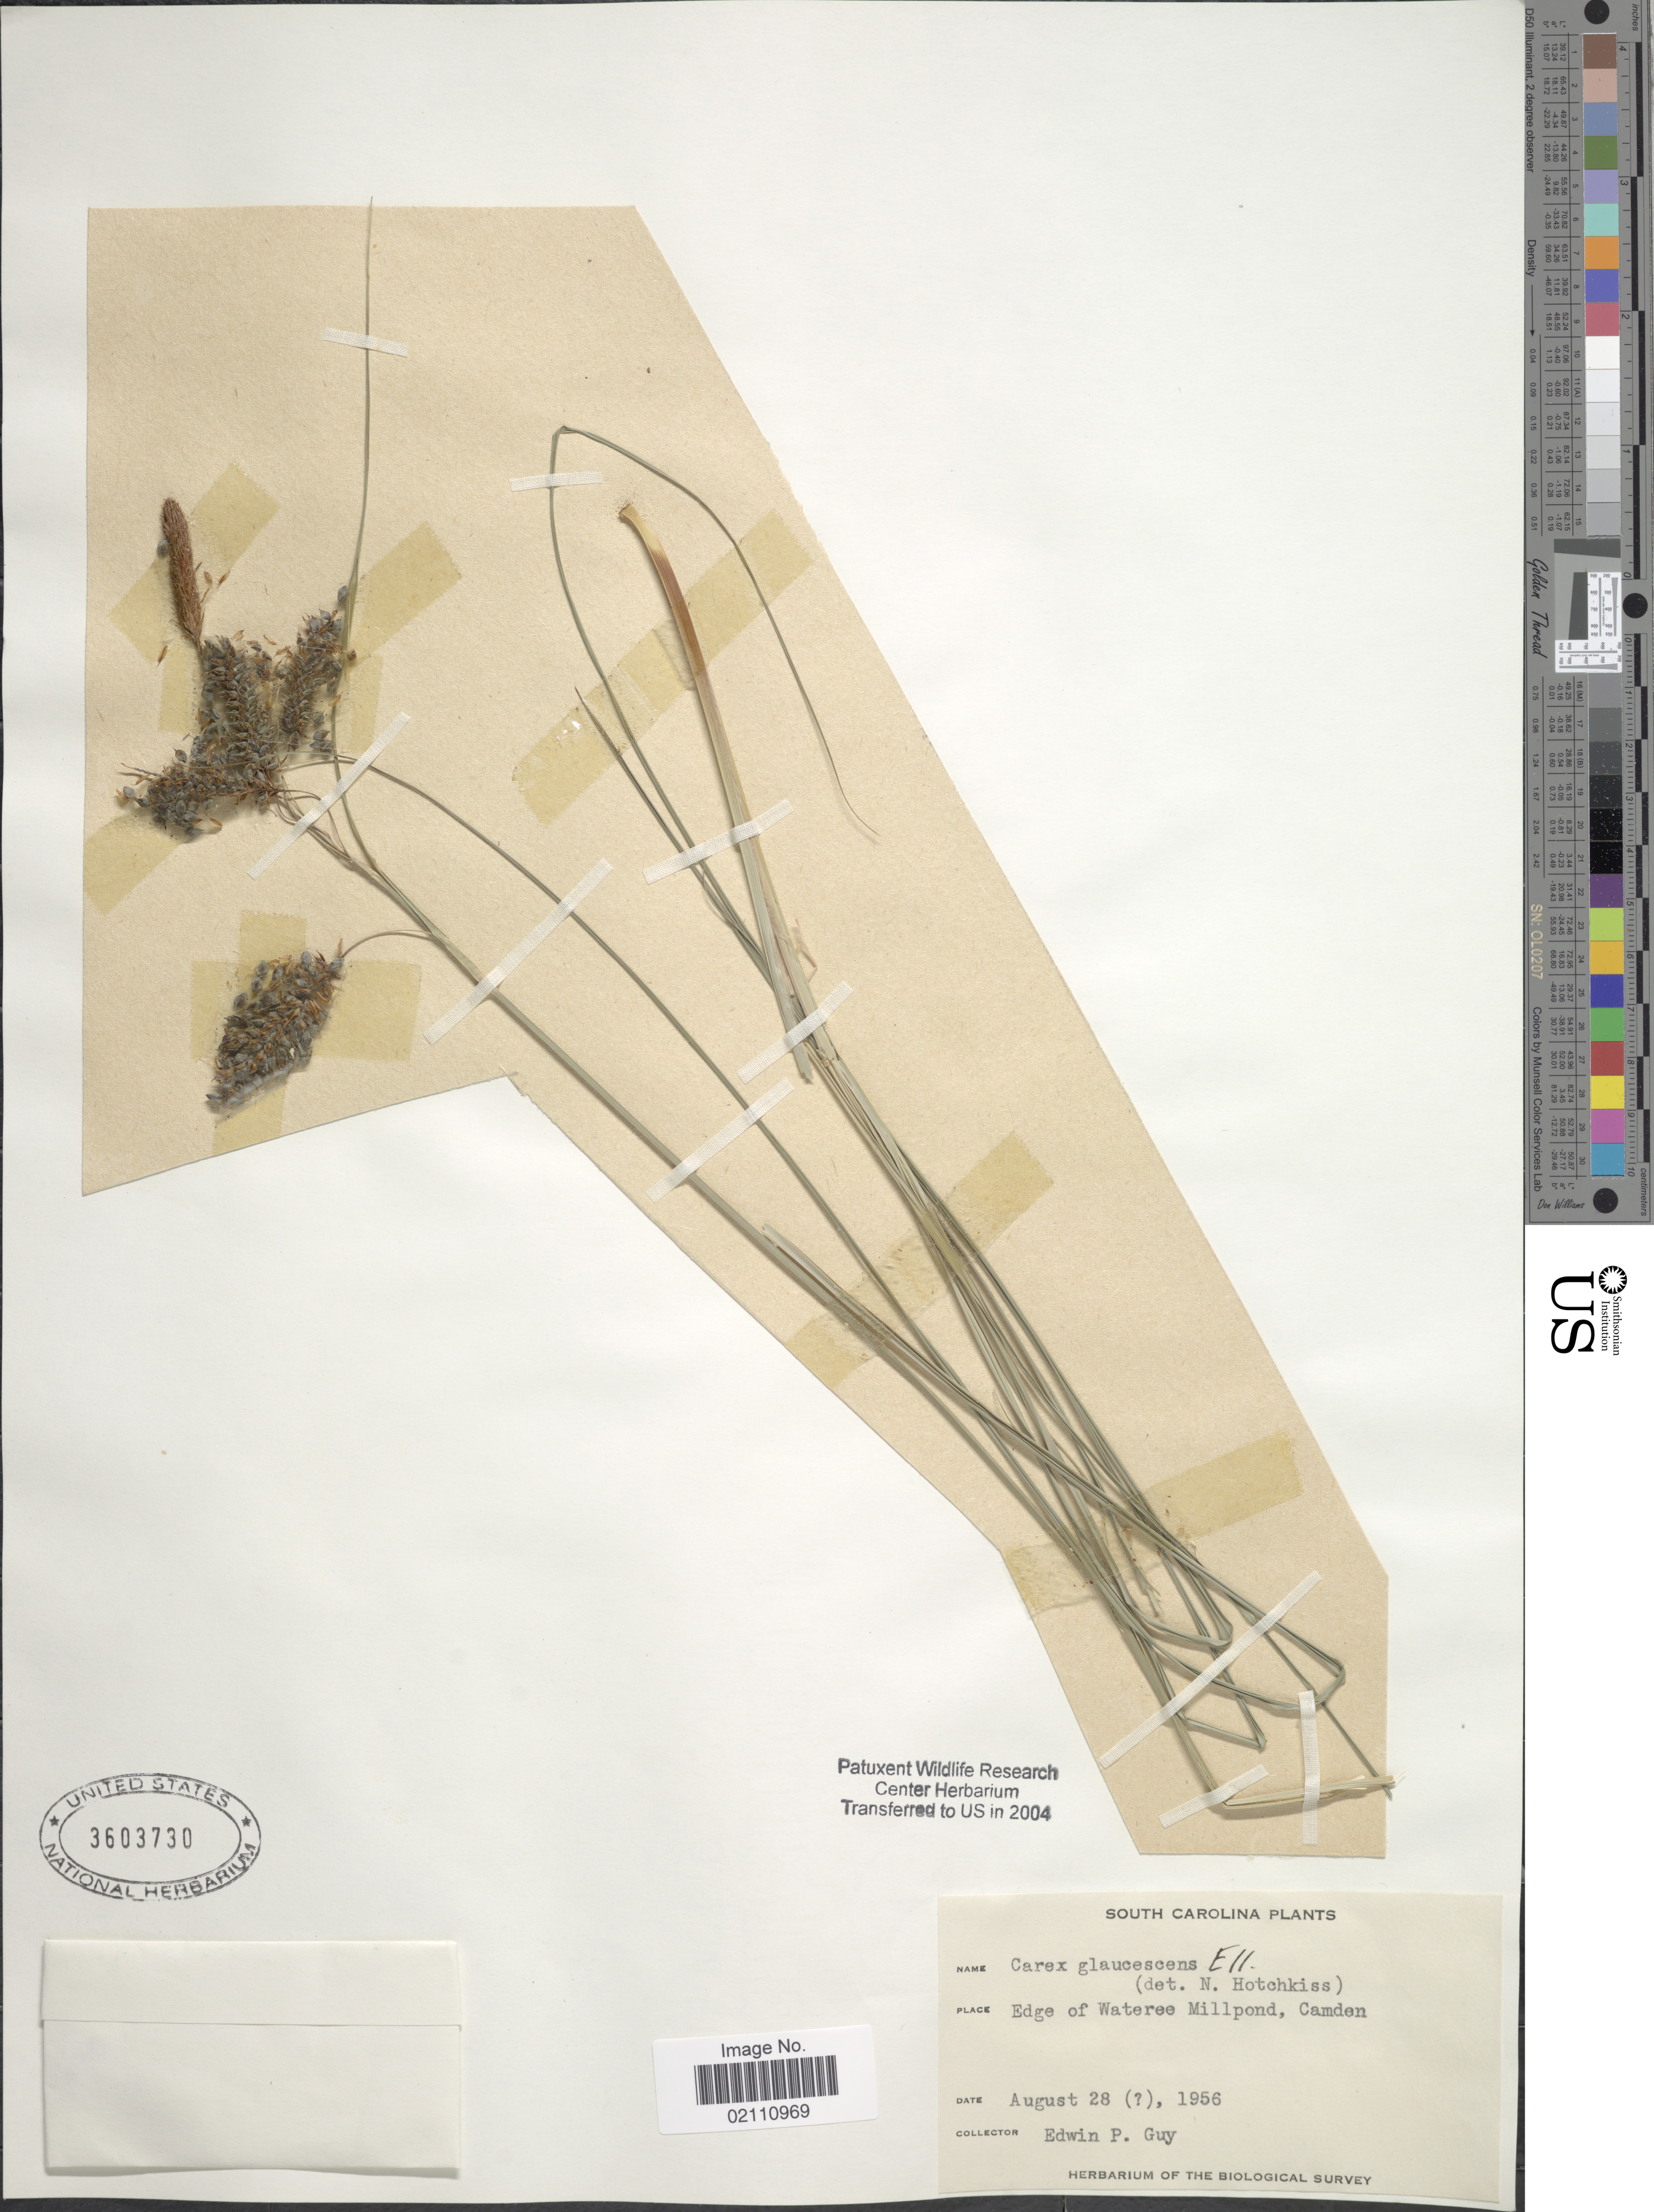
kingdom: Plantae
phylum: Tracheophyta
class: Liliopsida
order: Poales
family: Cyperaceae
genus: Carex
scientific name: Carex glaucescens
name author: Elliott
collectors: E. Guy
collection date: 1956-08-28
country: United States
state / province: South Carolina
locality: Edge of Wateree Millpond, Camden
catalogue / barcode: US 3603730